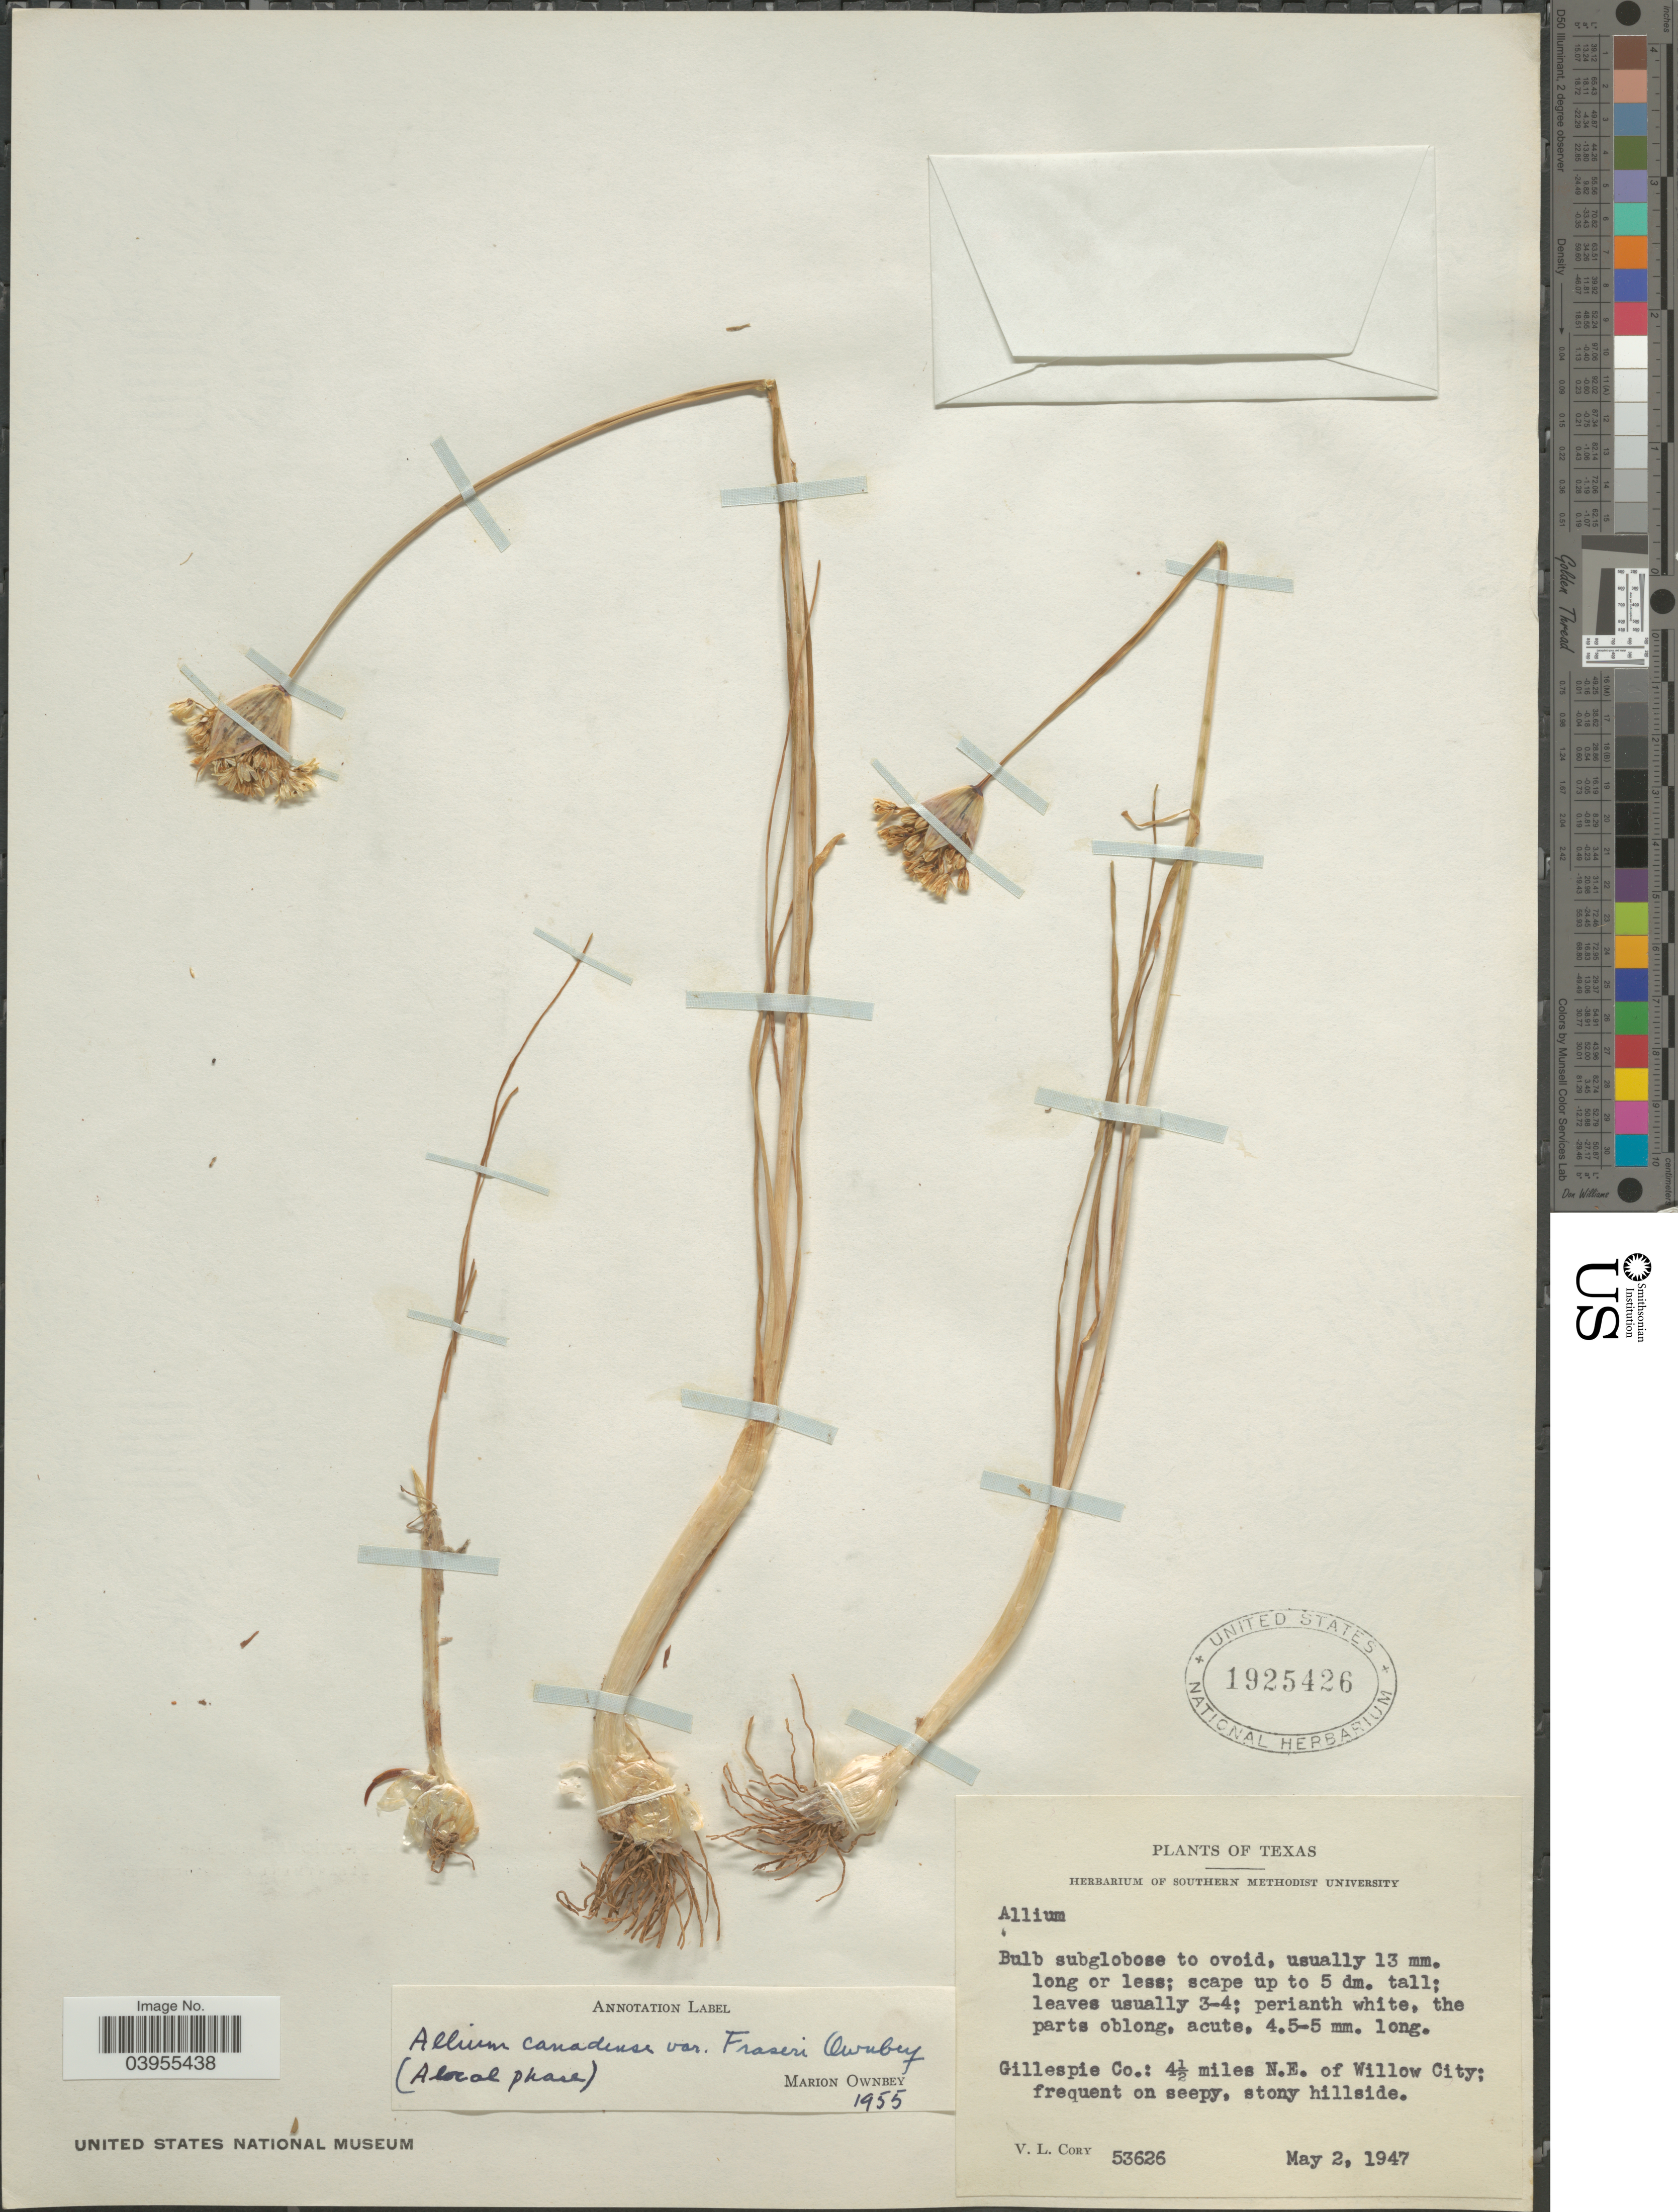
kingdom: Plantae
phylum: Tracheophyta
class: Liliopsida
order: Asparagales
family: Amaryllidaceae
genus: Allium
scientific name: Allium canadense var. fraseri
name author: Ownbey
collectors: V. Cory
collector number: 53626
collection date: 1947-05-02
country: United States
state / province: Texas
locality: Gillespie Co.: 4½ miles N.E. of Willow City.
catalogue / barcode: US 1925426